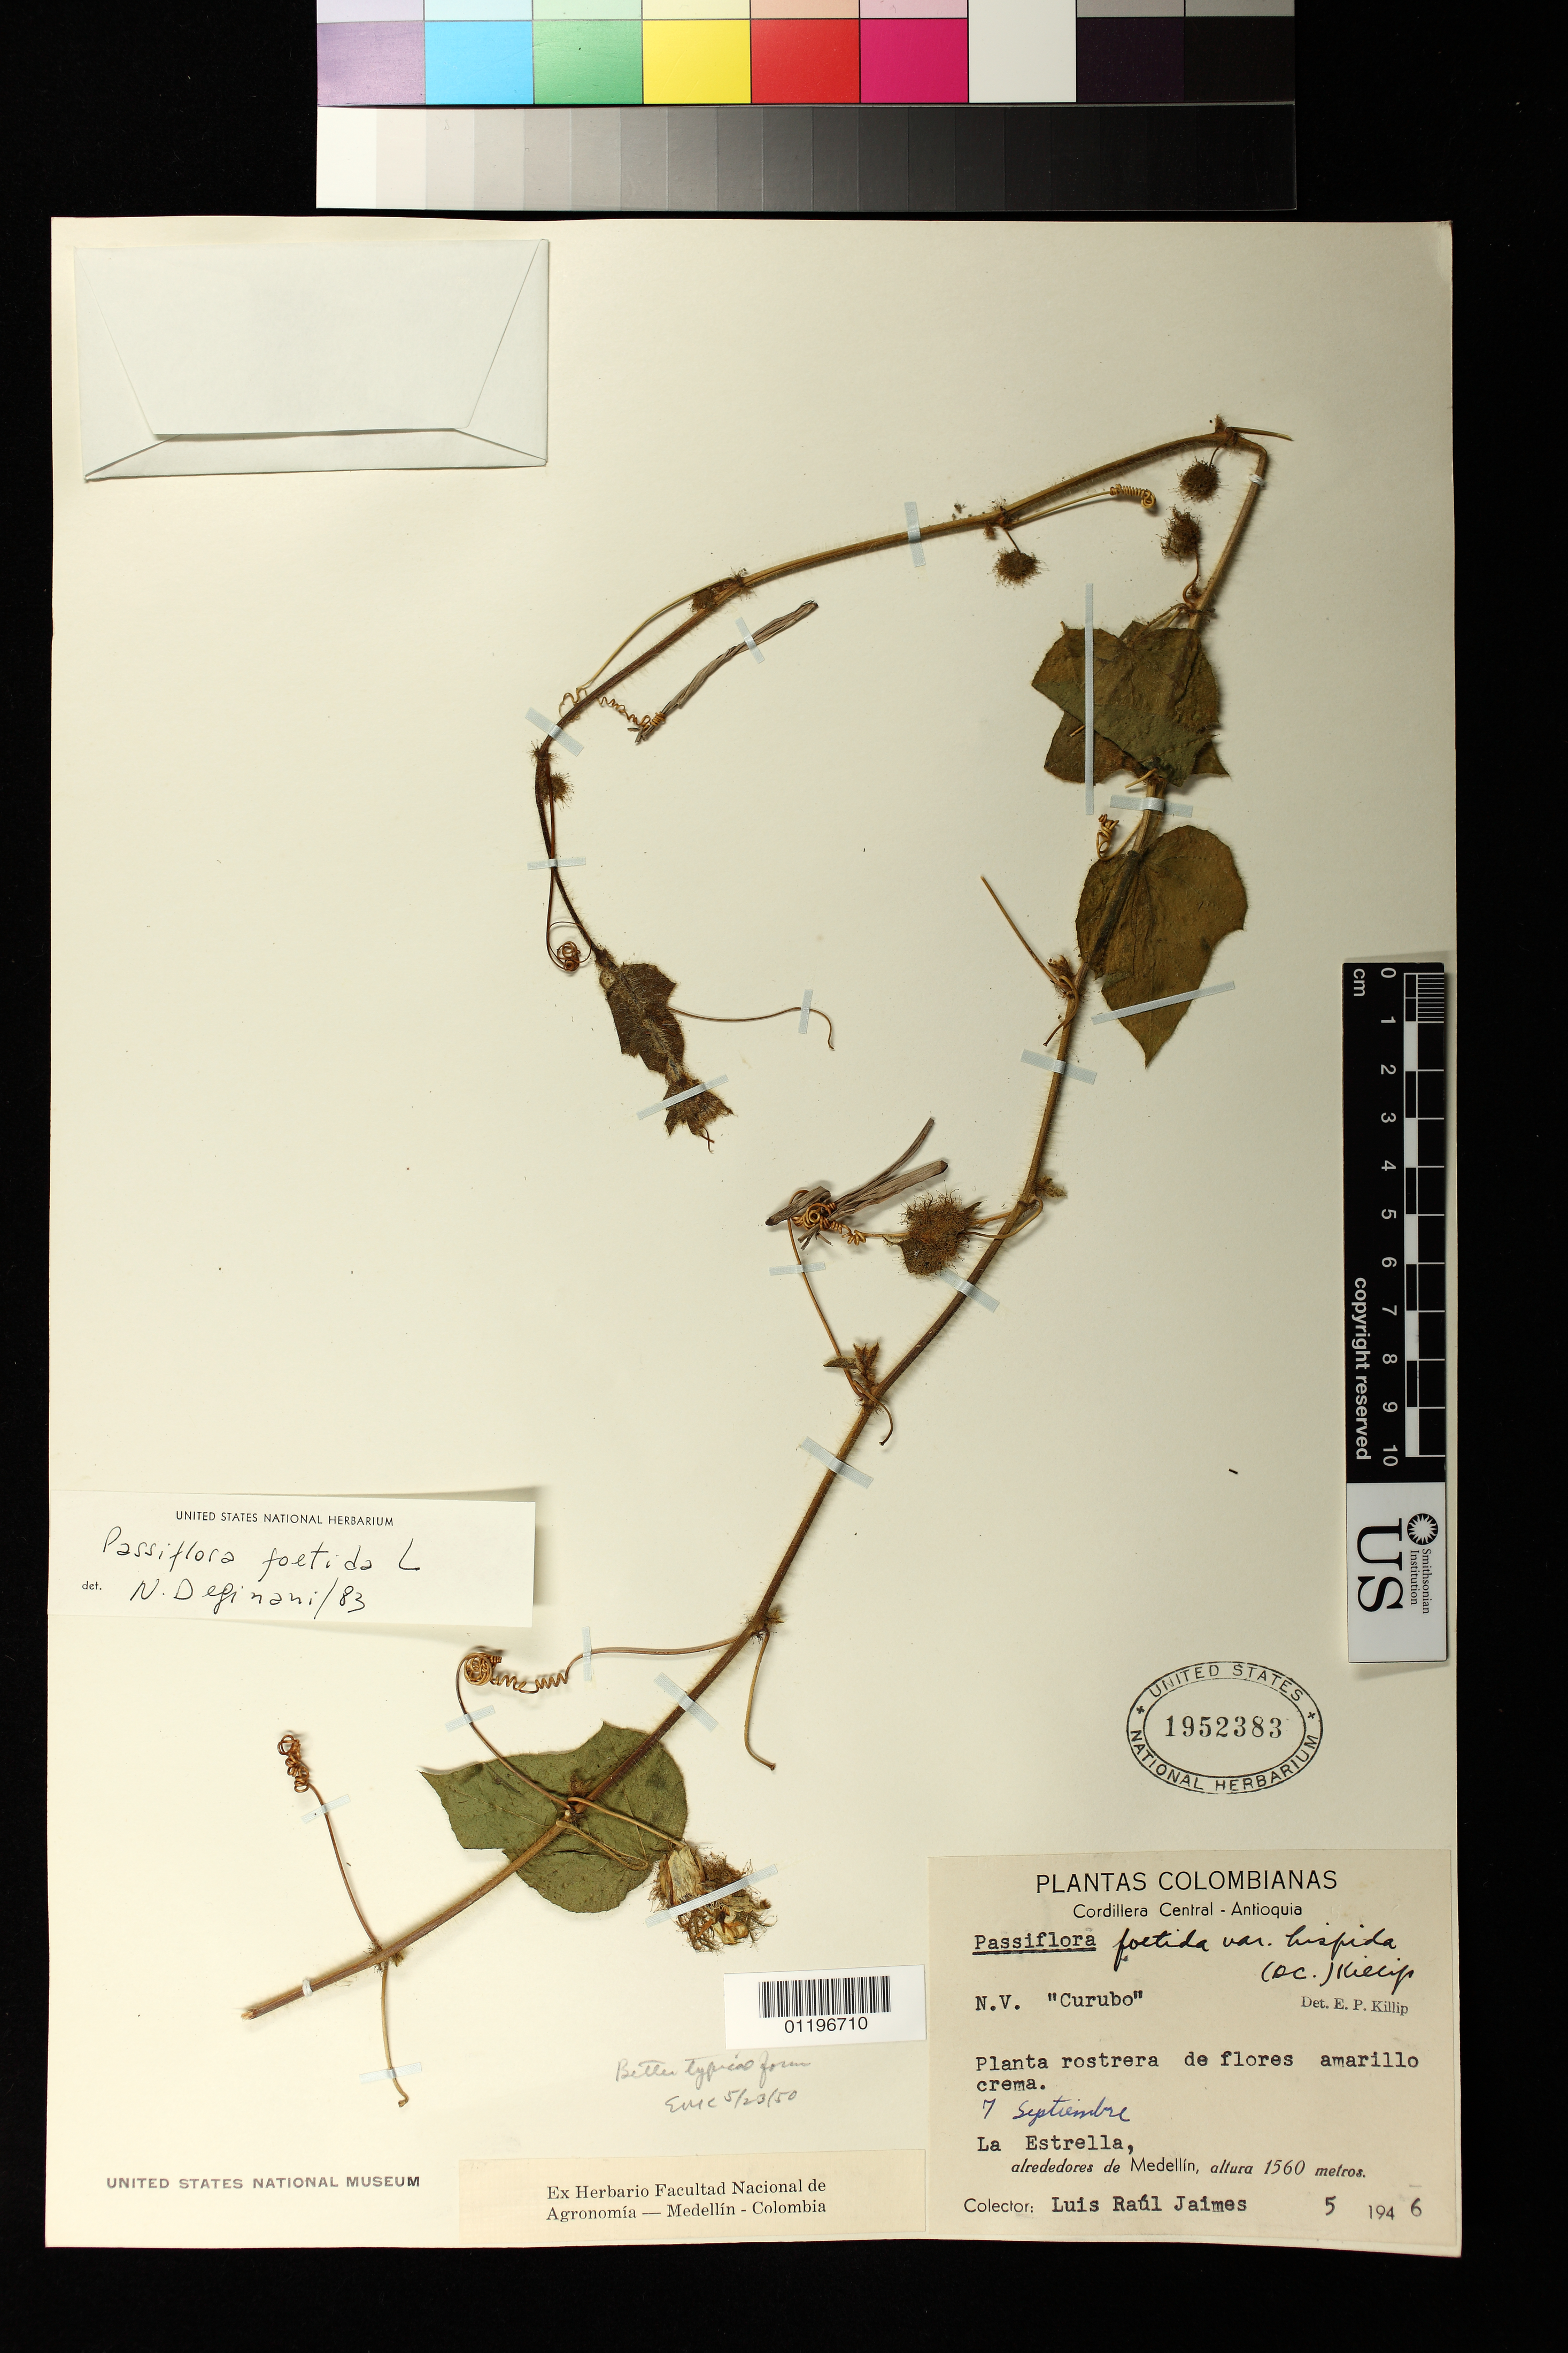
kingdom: Plantae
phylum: Tracheophyta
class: Magnoliopsida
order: Malpighiales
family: Passifloraceae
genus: Passiflora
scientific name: Passiflora foetida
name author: L.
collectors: L. R. Jaimes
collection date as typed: May 1946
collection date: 1946-05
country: Colombia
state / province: Antioquia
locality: Cordillera Central,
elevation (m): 1560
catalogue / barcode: US 1952383